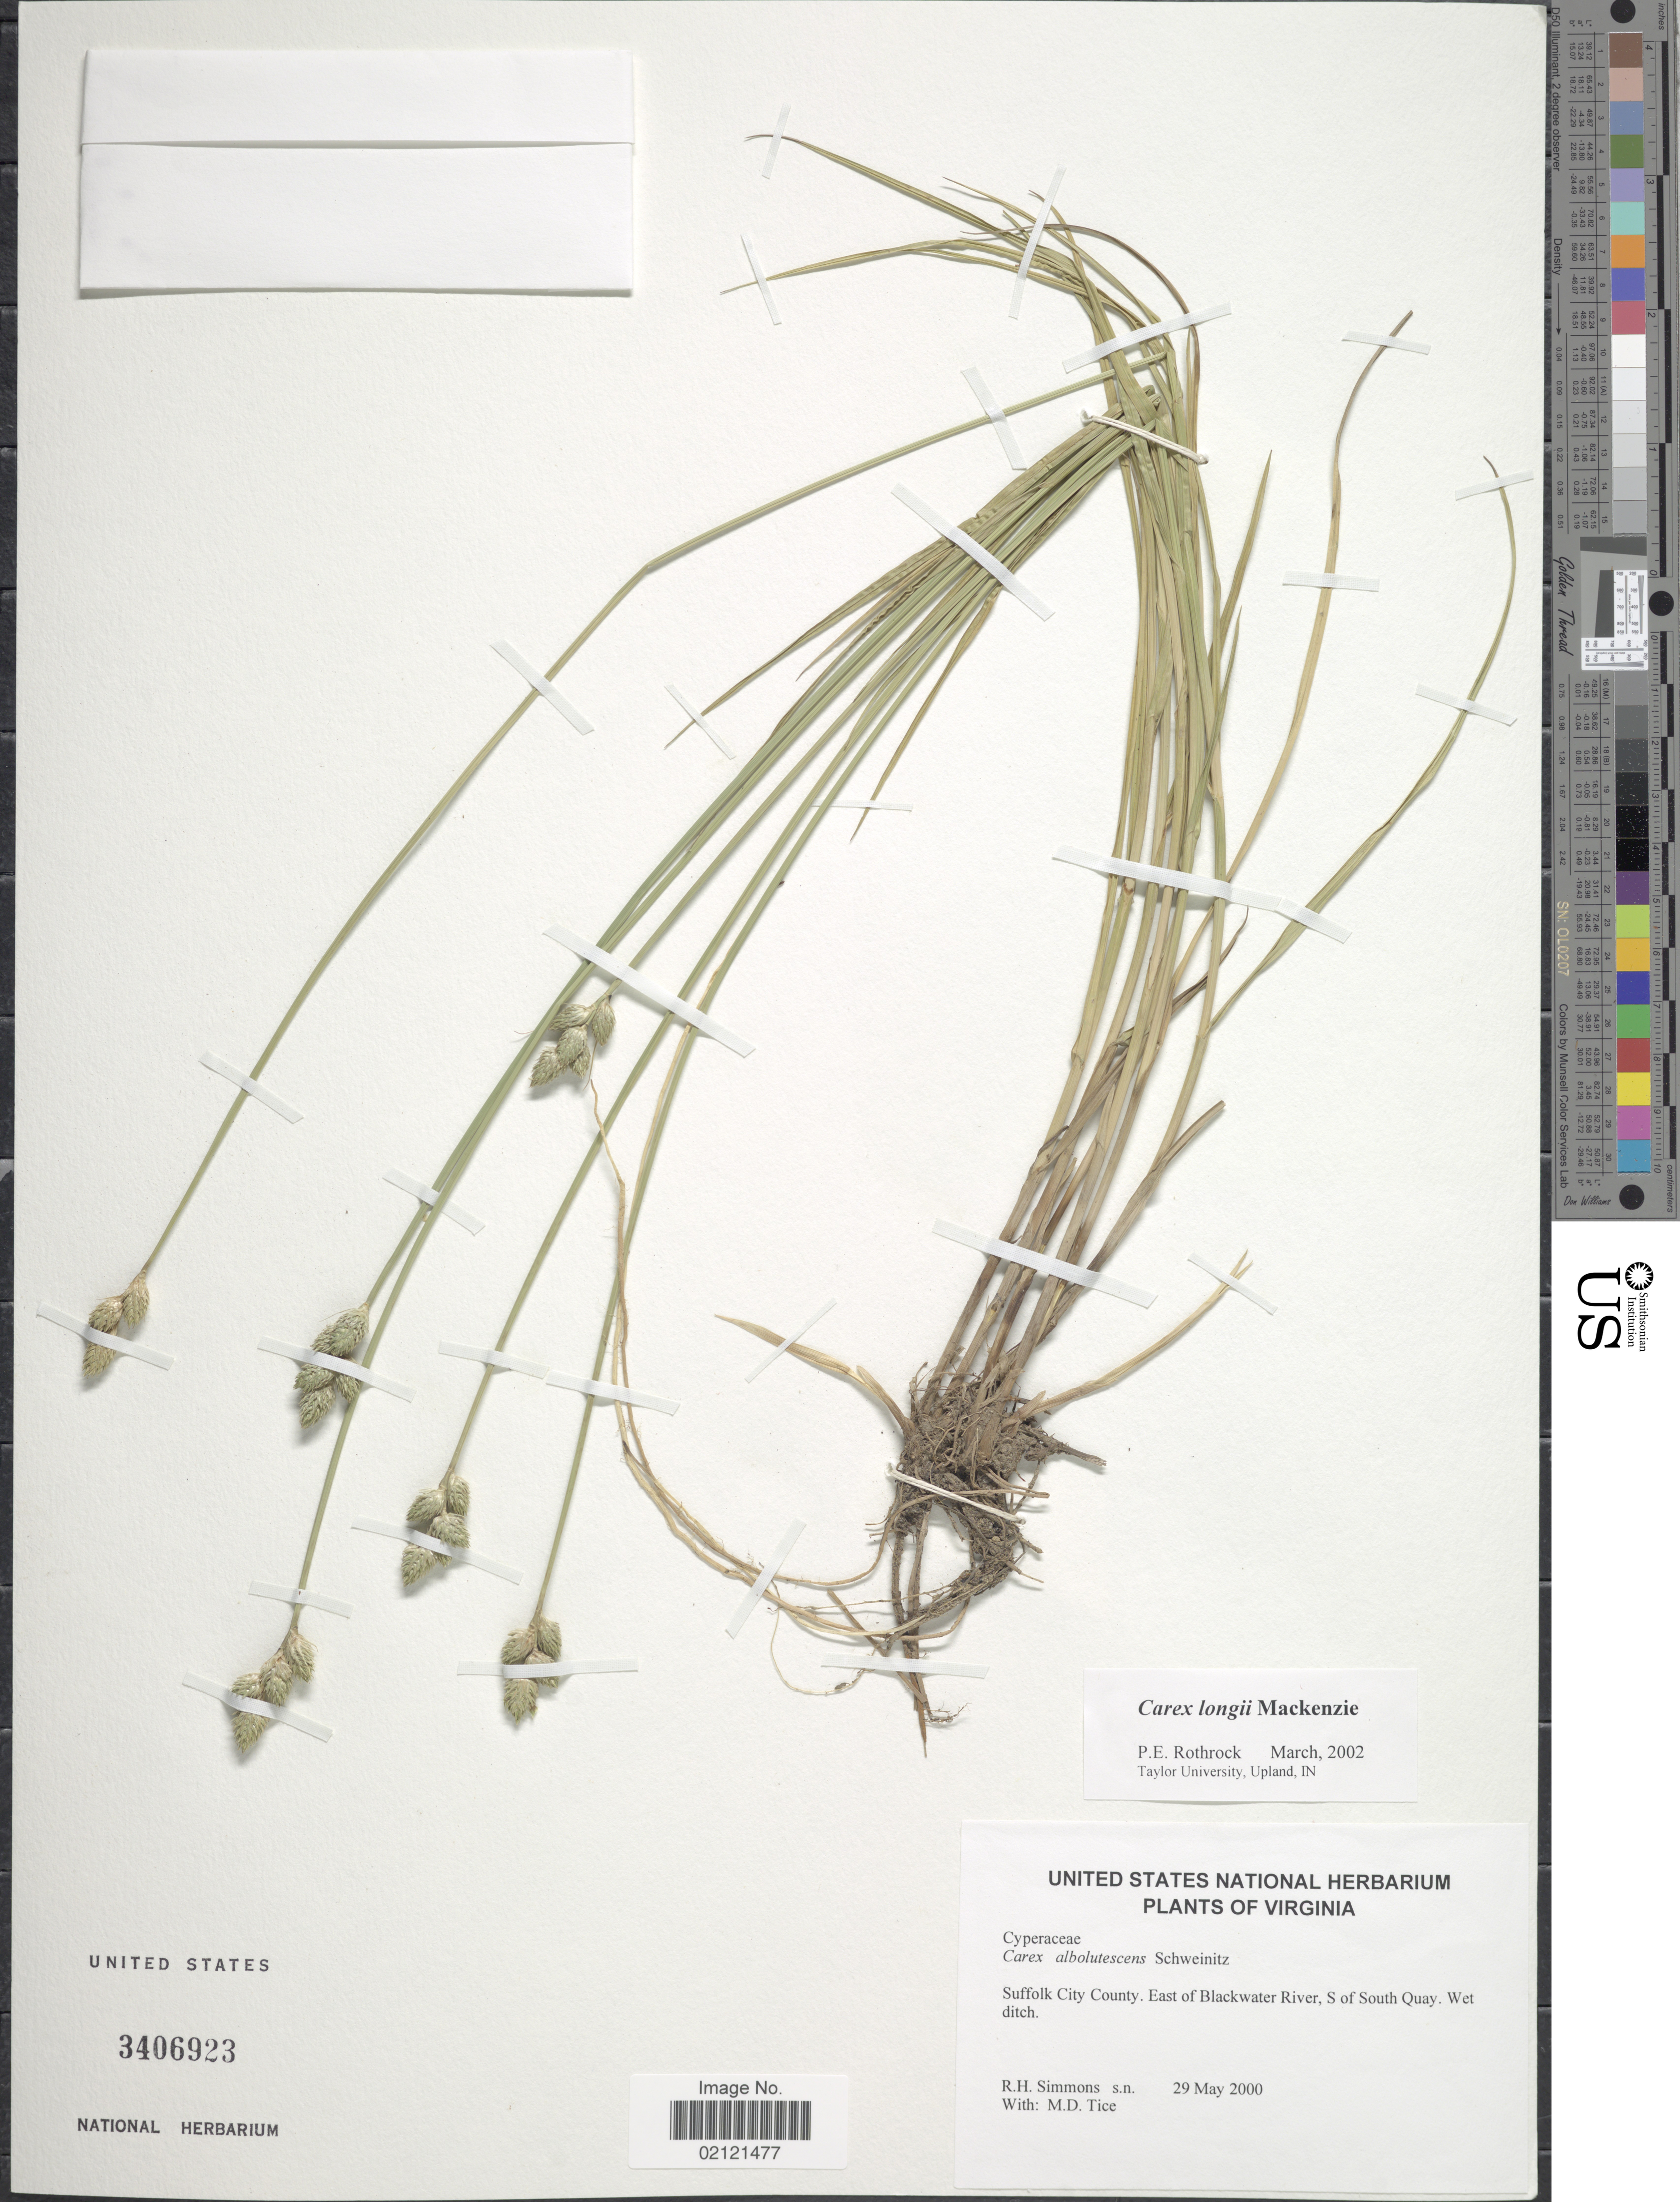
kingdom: Plantae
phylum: Tracheophyta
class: Liliopsida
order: Poales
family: Cyperaceae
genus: Carex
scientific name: Carex longii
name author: Mack.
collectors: R. H. Simmons & M. Tice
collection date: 2000-05-29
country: United States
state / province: Virginia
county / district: City of Suffolk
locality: Suffolk City County. East of Blackwater River, S of South Quay, Roadside, in ditch bordering Atlantic White Cedar swamp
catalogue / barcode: US 3406923